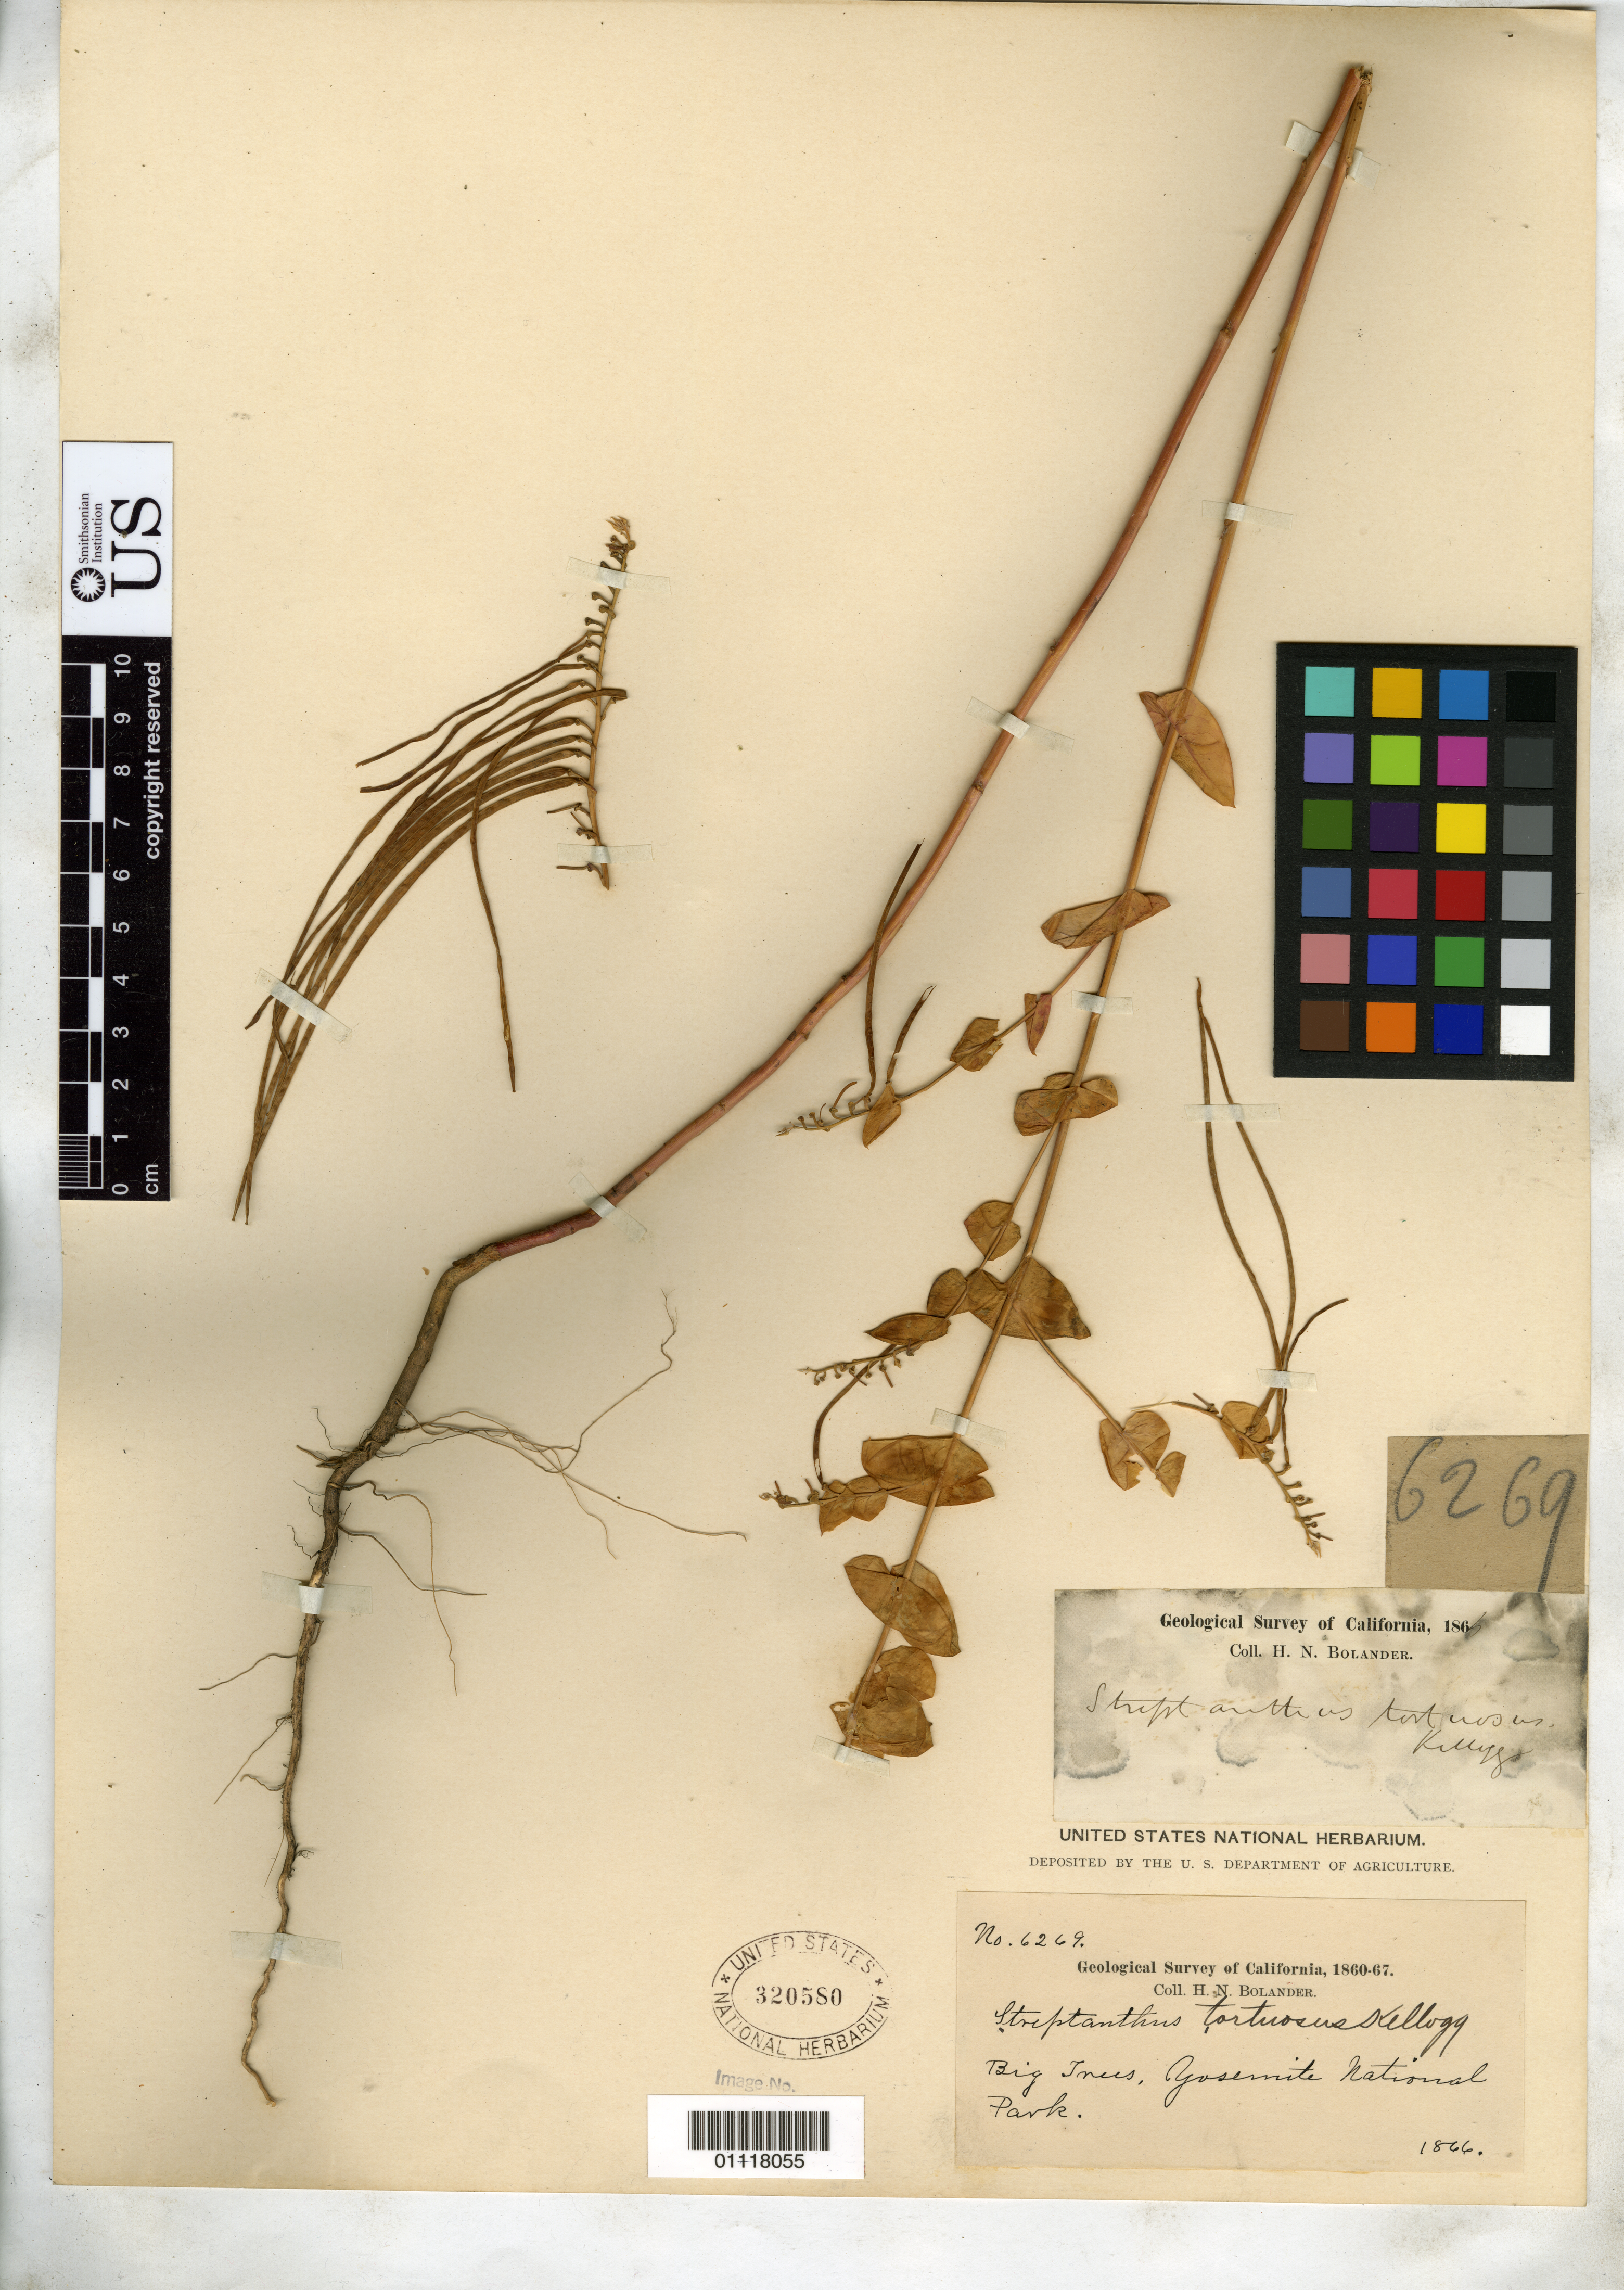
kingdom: Plantae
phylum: Tracheophyta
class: Magnoliopsida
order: Brassicales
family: Brassicaceae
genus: Streptanthus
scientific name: Streptanthus tortuosus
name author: Kellogg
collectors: H. Bolander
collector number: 6269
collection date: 1866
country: United States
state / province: California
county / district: Mariposa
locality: Yosemite National Park.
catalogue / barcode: US 320580